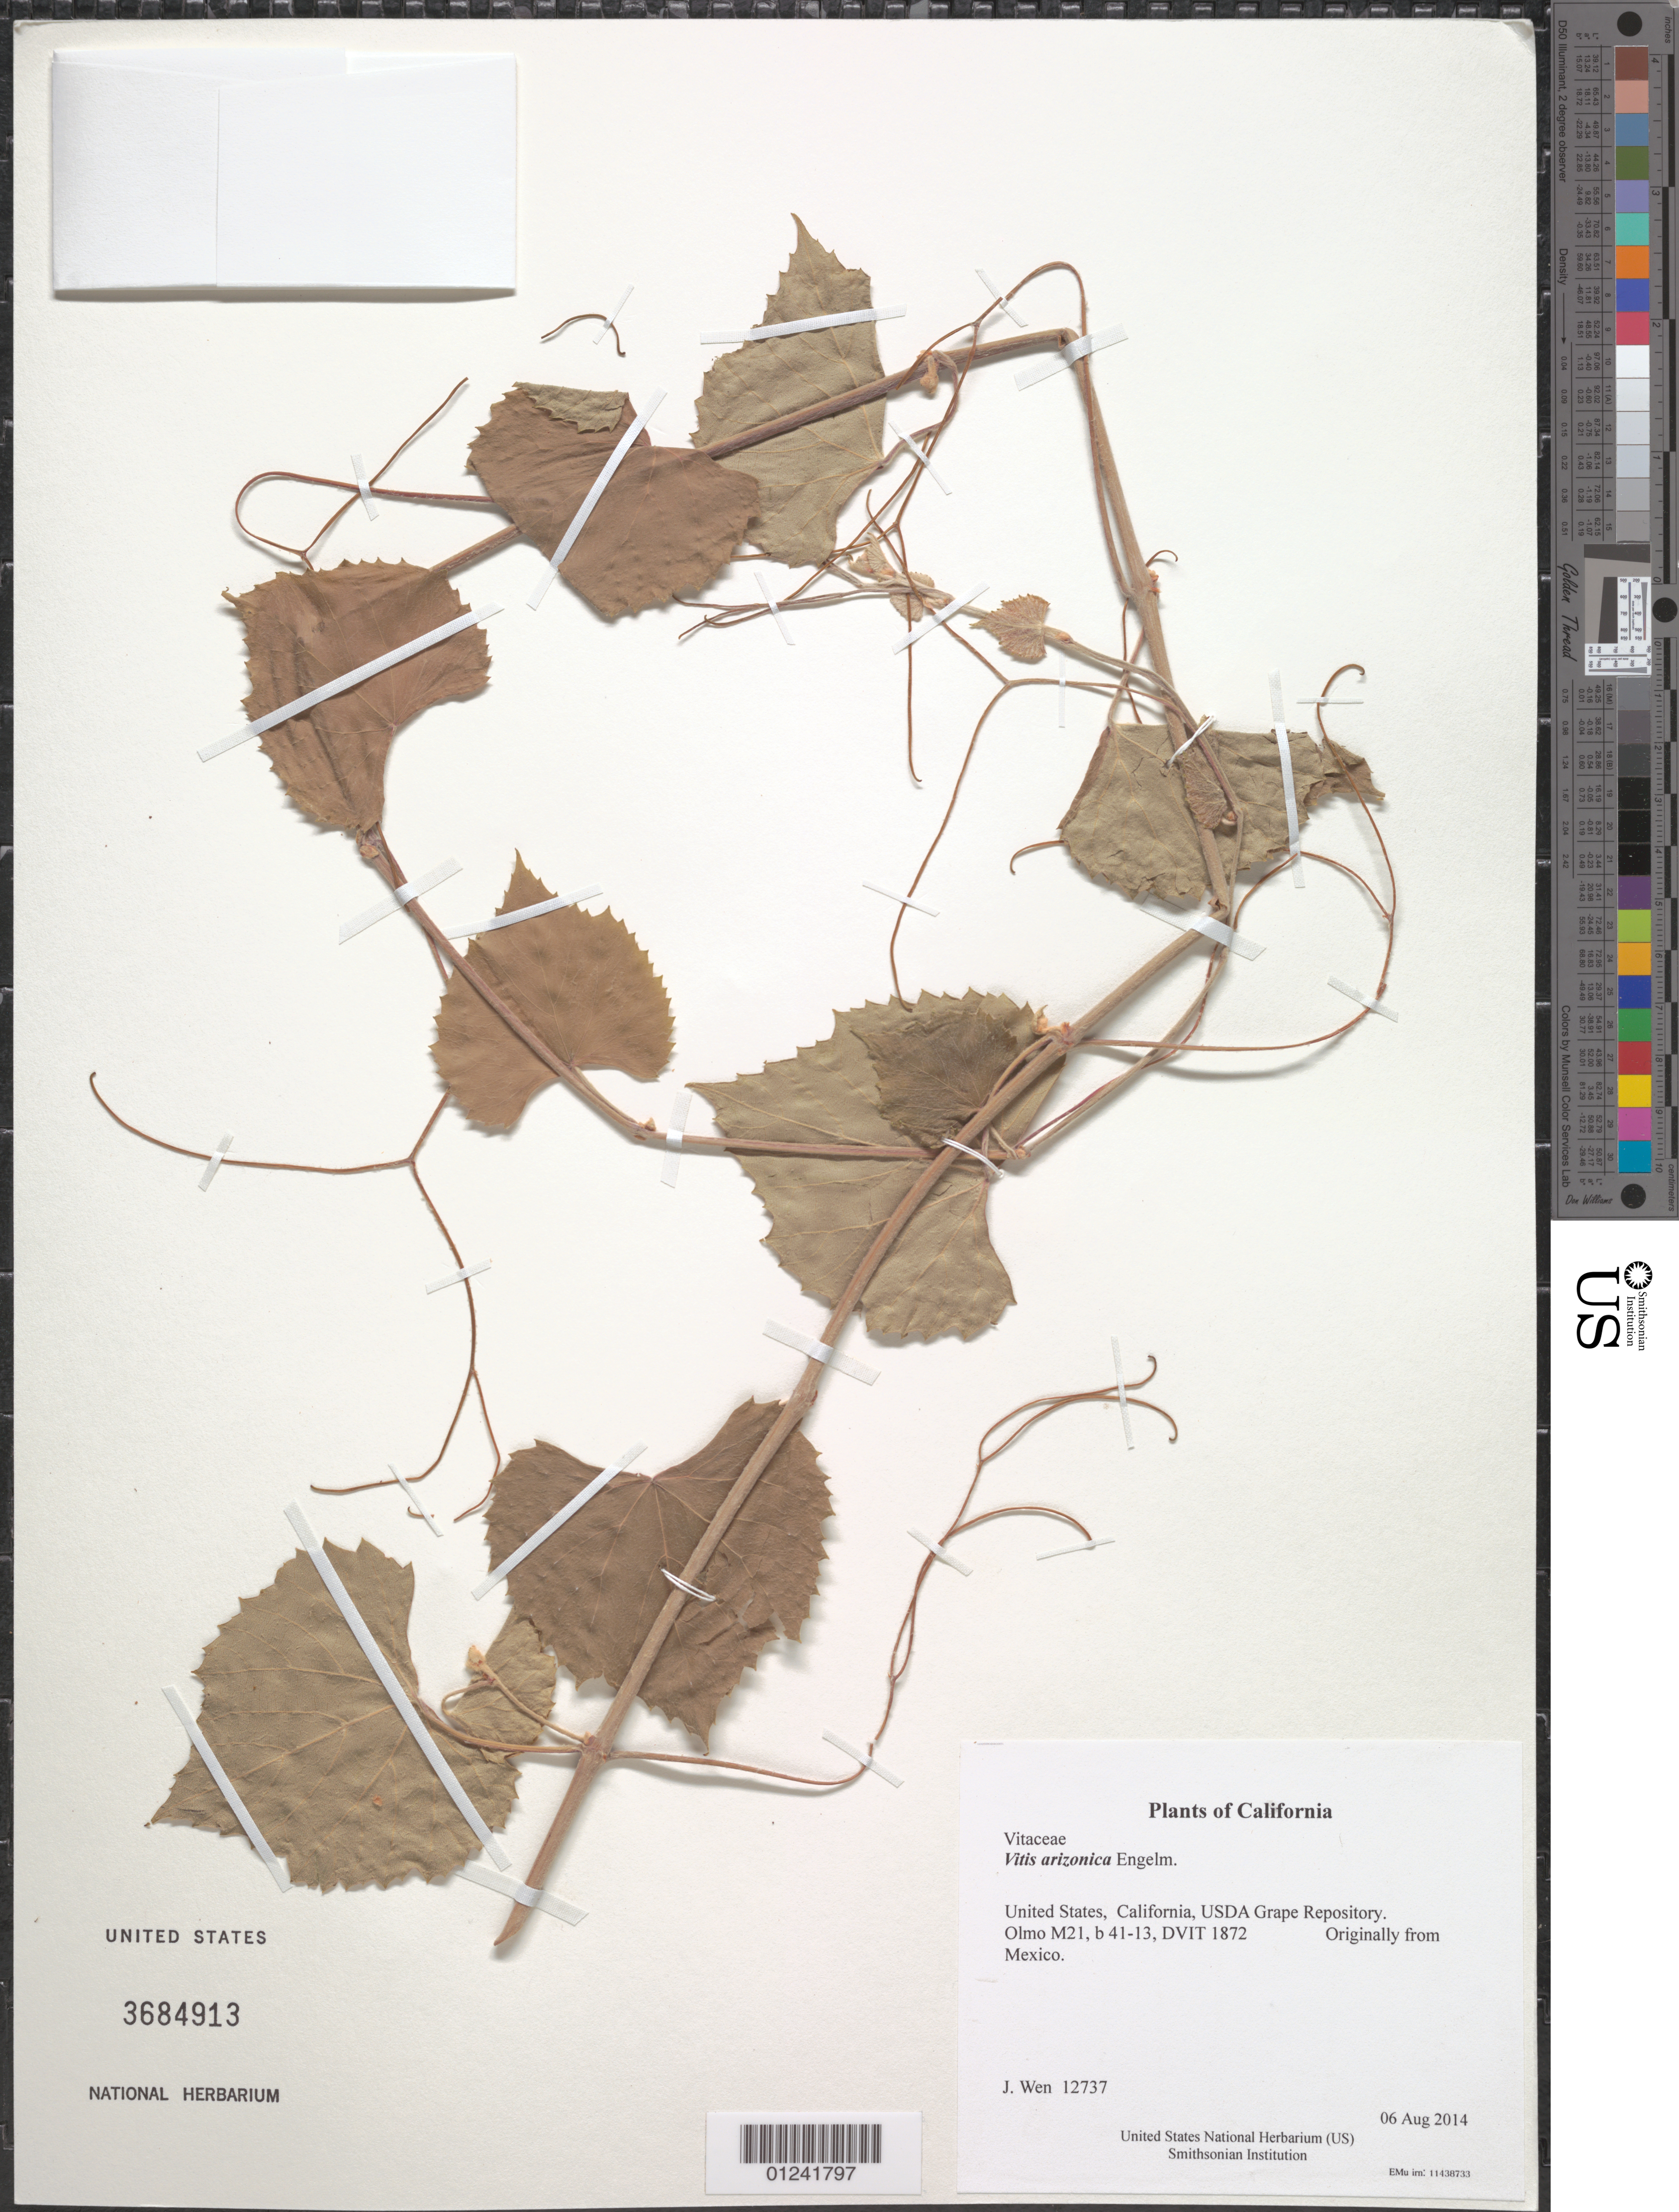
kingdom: Plantae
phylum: Tracheophyta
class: Magnoliopsida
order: Vitales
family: Vitaceae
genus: Vitis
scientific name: Vitis arizonica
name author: Engelm.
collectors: J. Wen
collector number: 12737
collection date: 2014-08-06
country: United States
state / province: California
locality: USDA Grape Repository.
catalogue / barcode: US 3684913